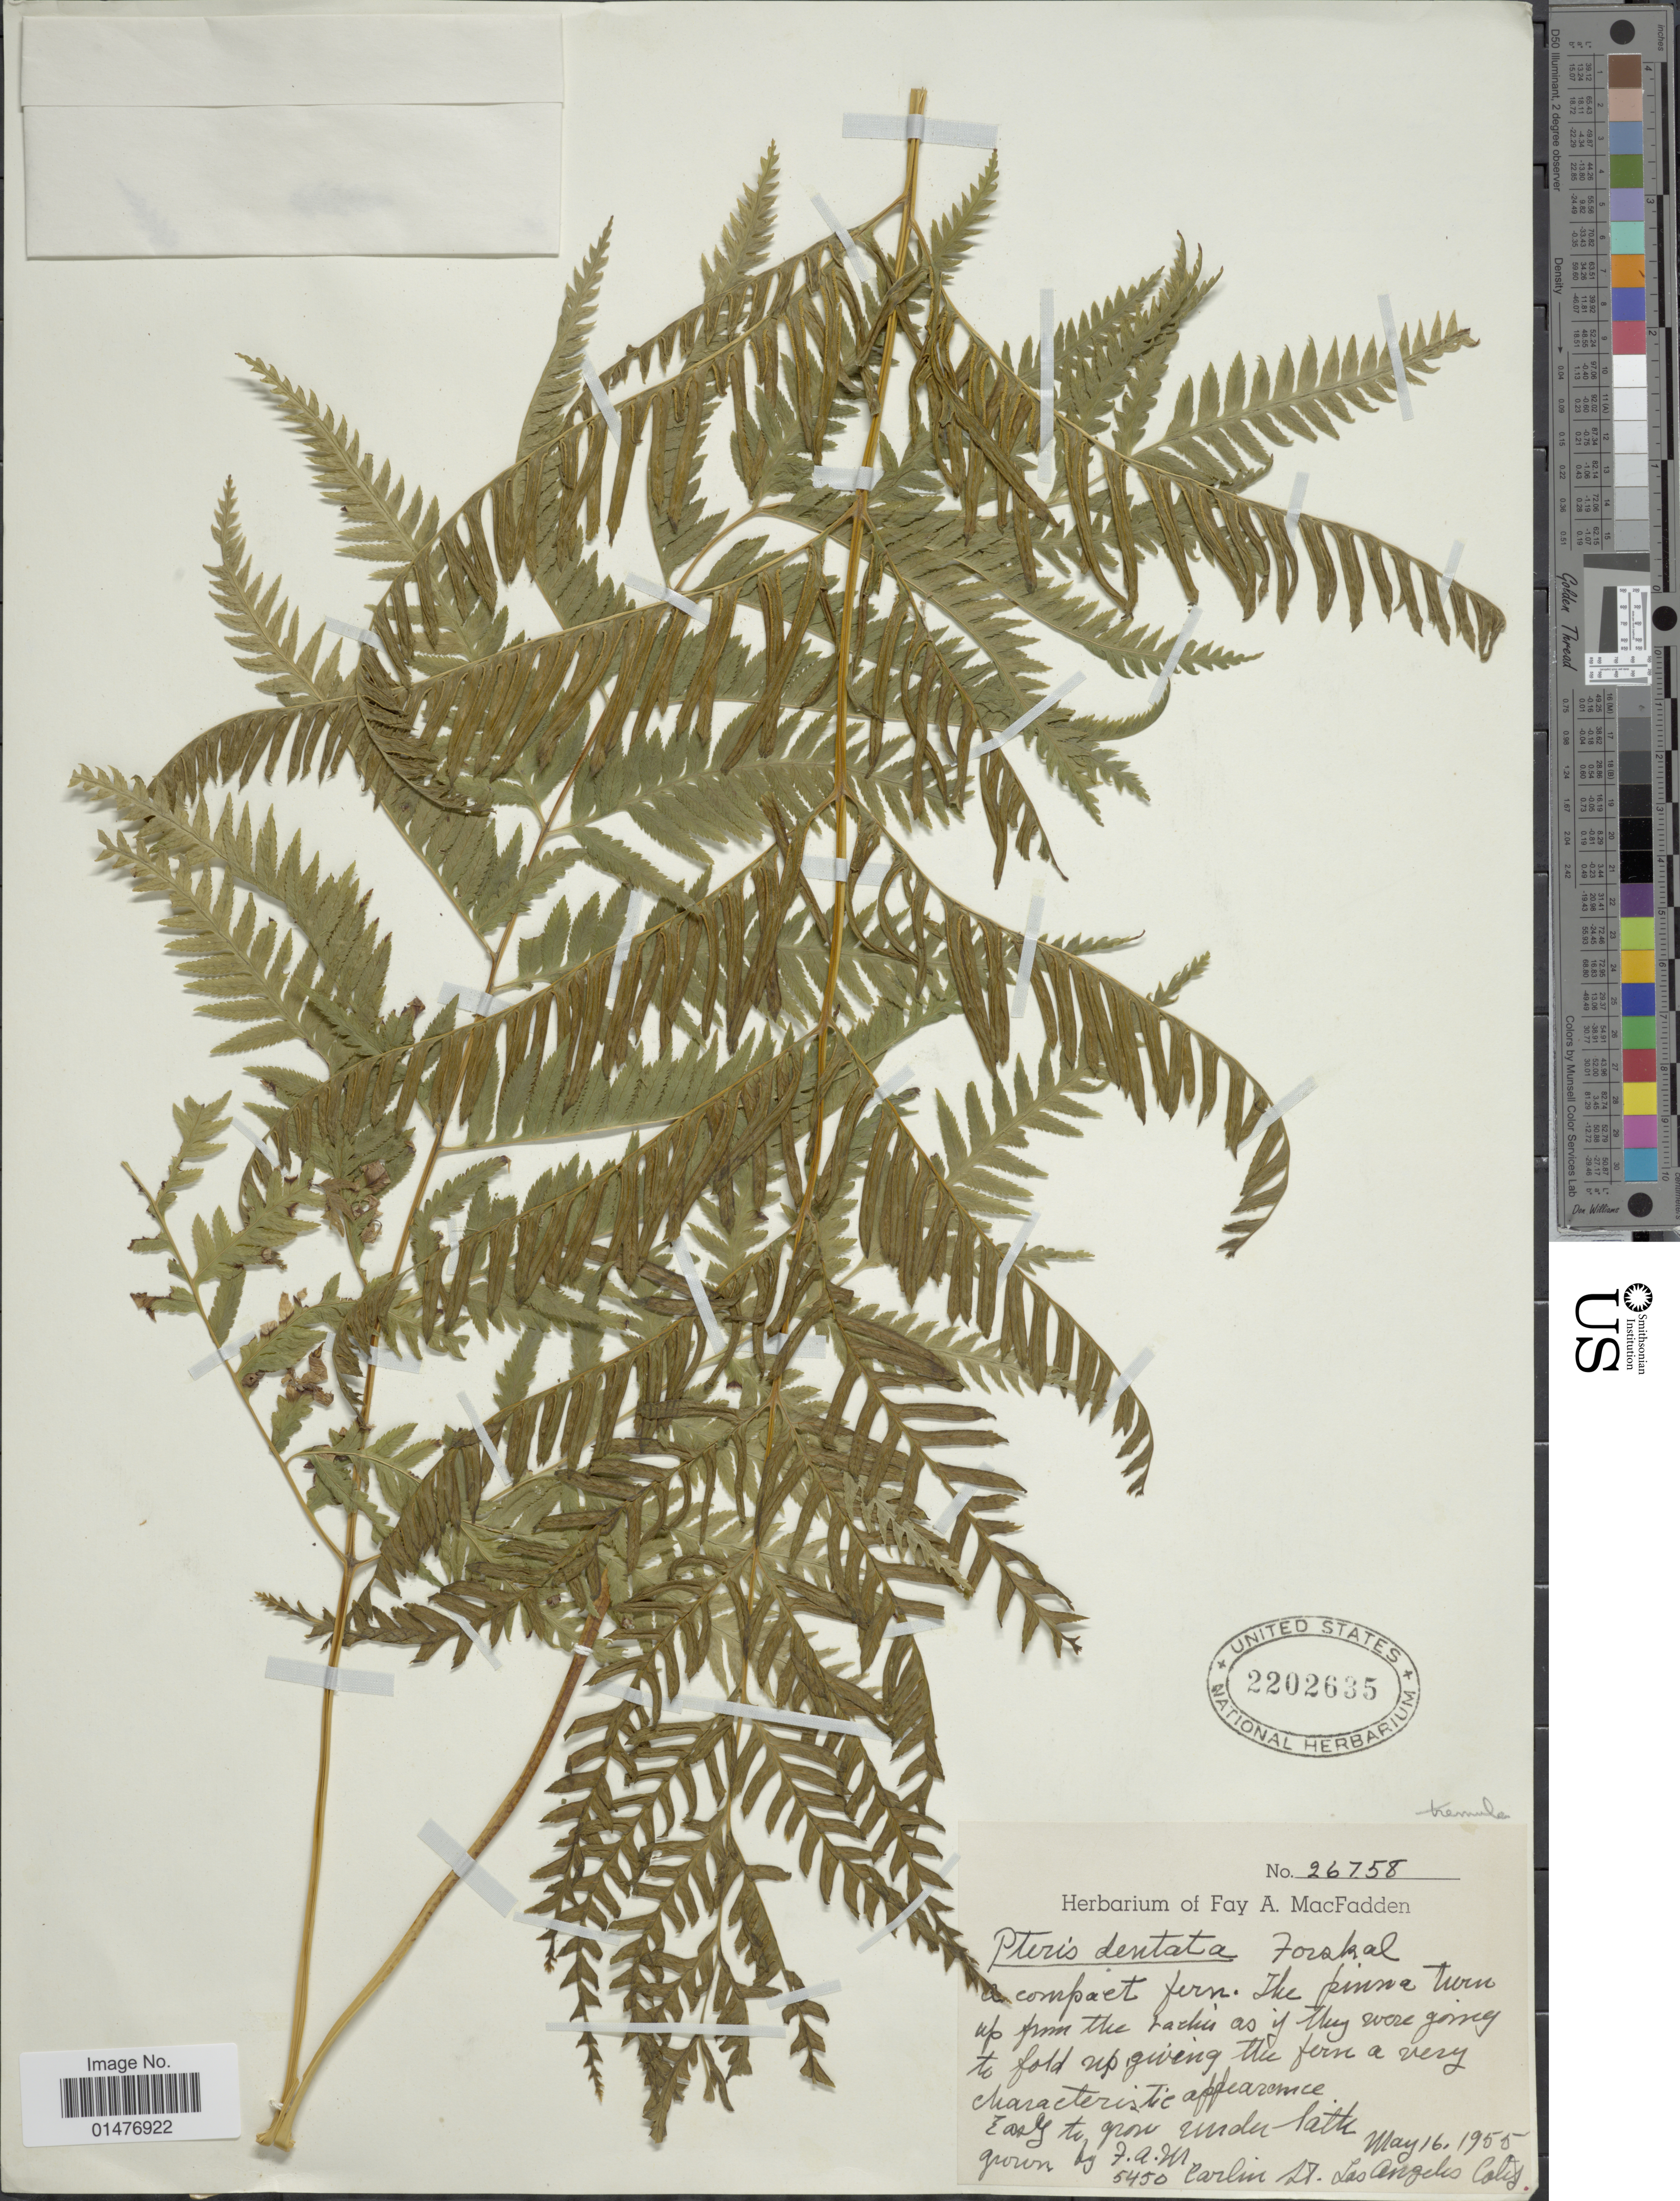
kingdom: Plantae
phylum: Tracheophyta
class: Polypodiopsida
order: Polypodiales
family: Pteridaceae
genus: Pteris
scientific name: Pteris dentata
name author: Forssk.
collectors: F. MacFadden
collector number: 26758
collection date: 1955-05-16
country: United States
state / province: California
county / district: Los Angeles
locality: Los Angeles, Car;om St. Los Angeles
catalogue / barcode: US 2202635